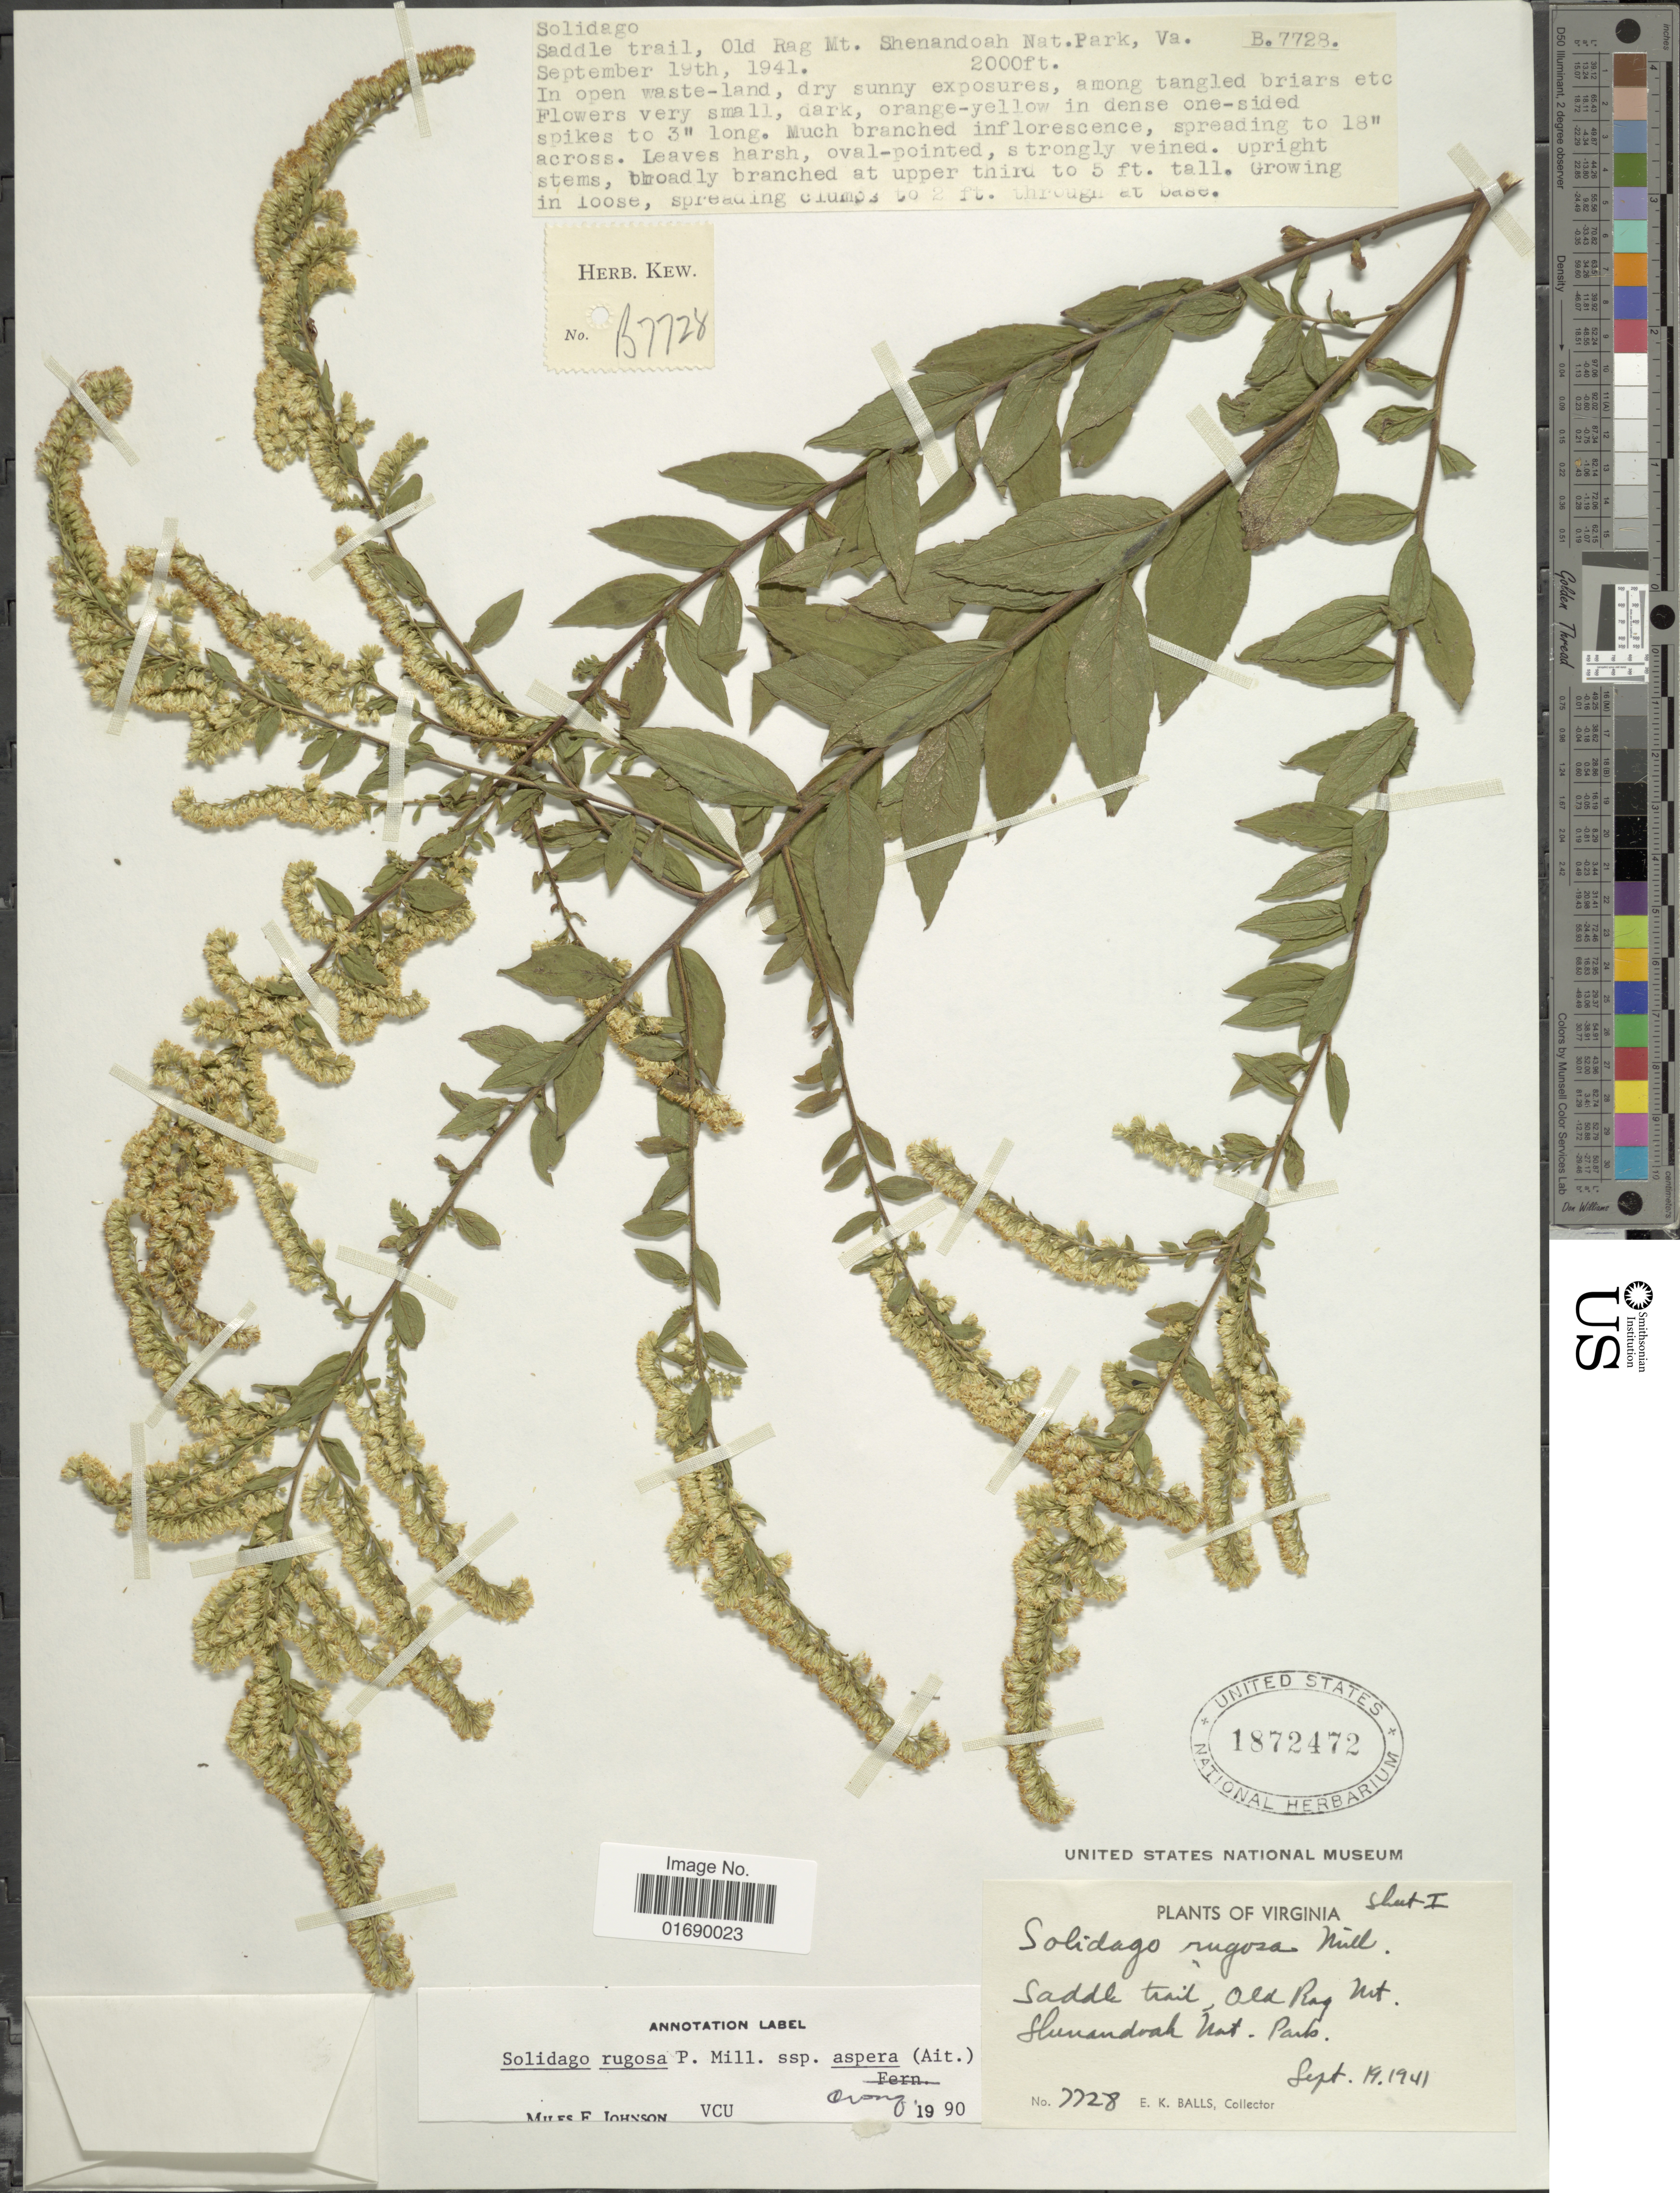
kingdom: Plantae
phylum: Tracheophyta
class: Magnoliopsida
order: Asterales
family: Asteraceae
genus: Solidago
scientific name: Solidago rugosa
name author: Mill.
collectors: E. K. Balls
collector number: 7728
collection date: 1941-09-19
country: United States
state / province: Virginia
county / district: Madison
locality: Saddle trail, Old Rog Mt. Shenandoah Nat. Park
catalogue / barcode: US 1872472